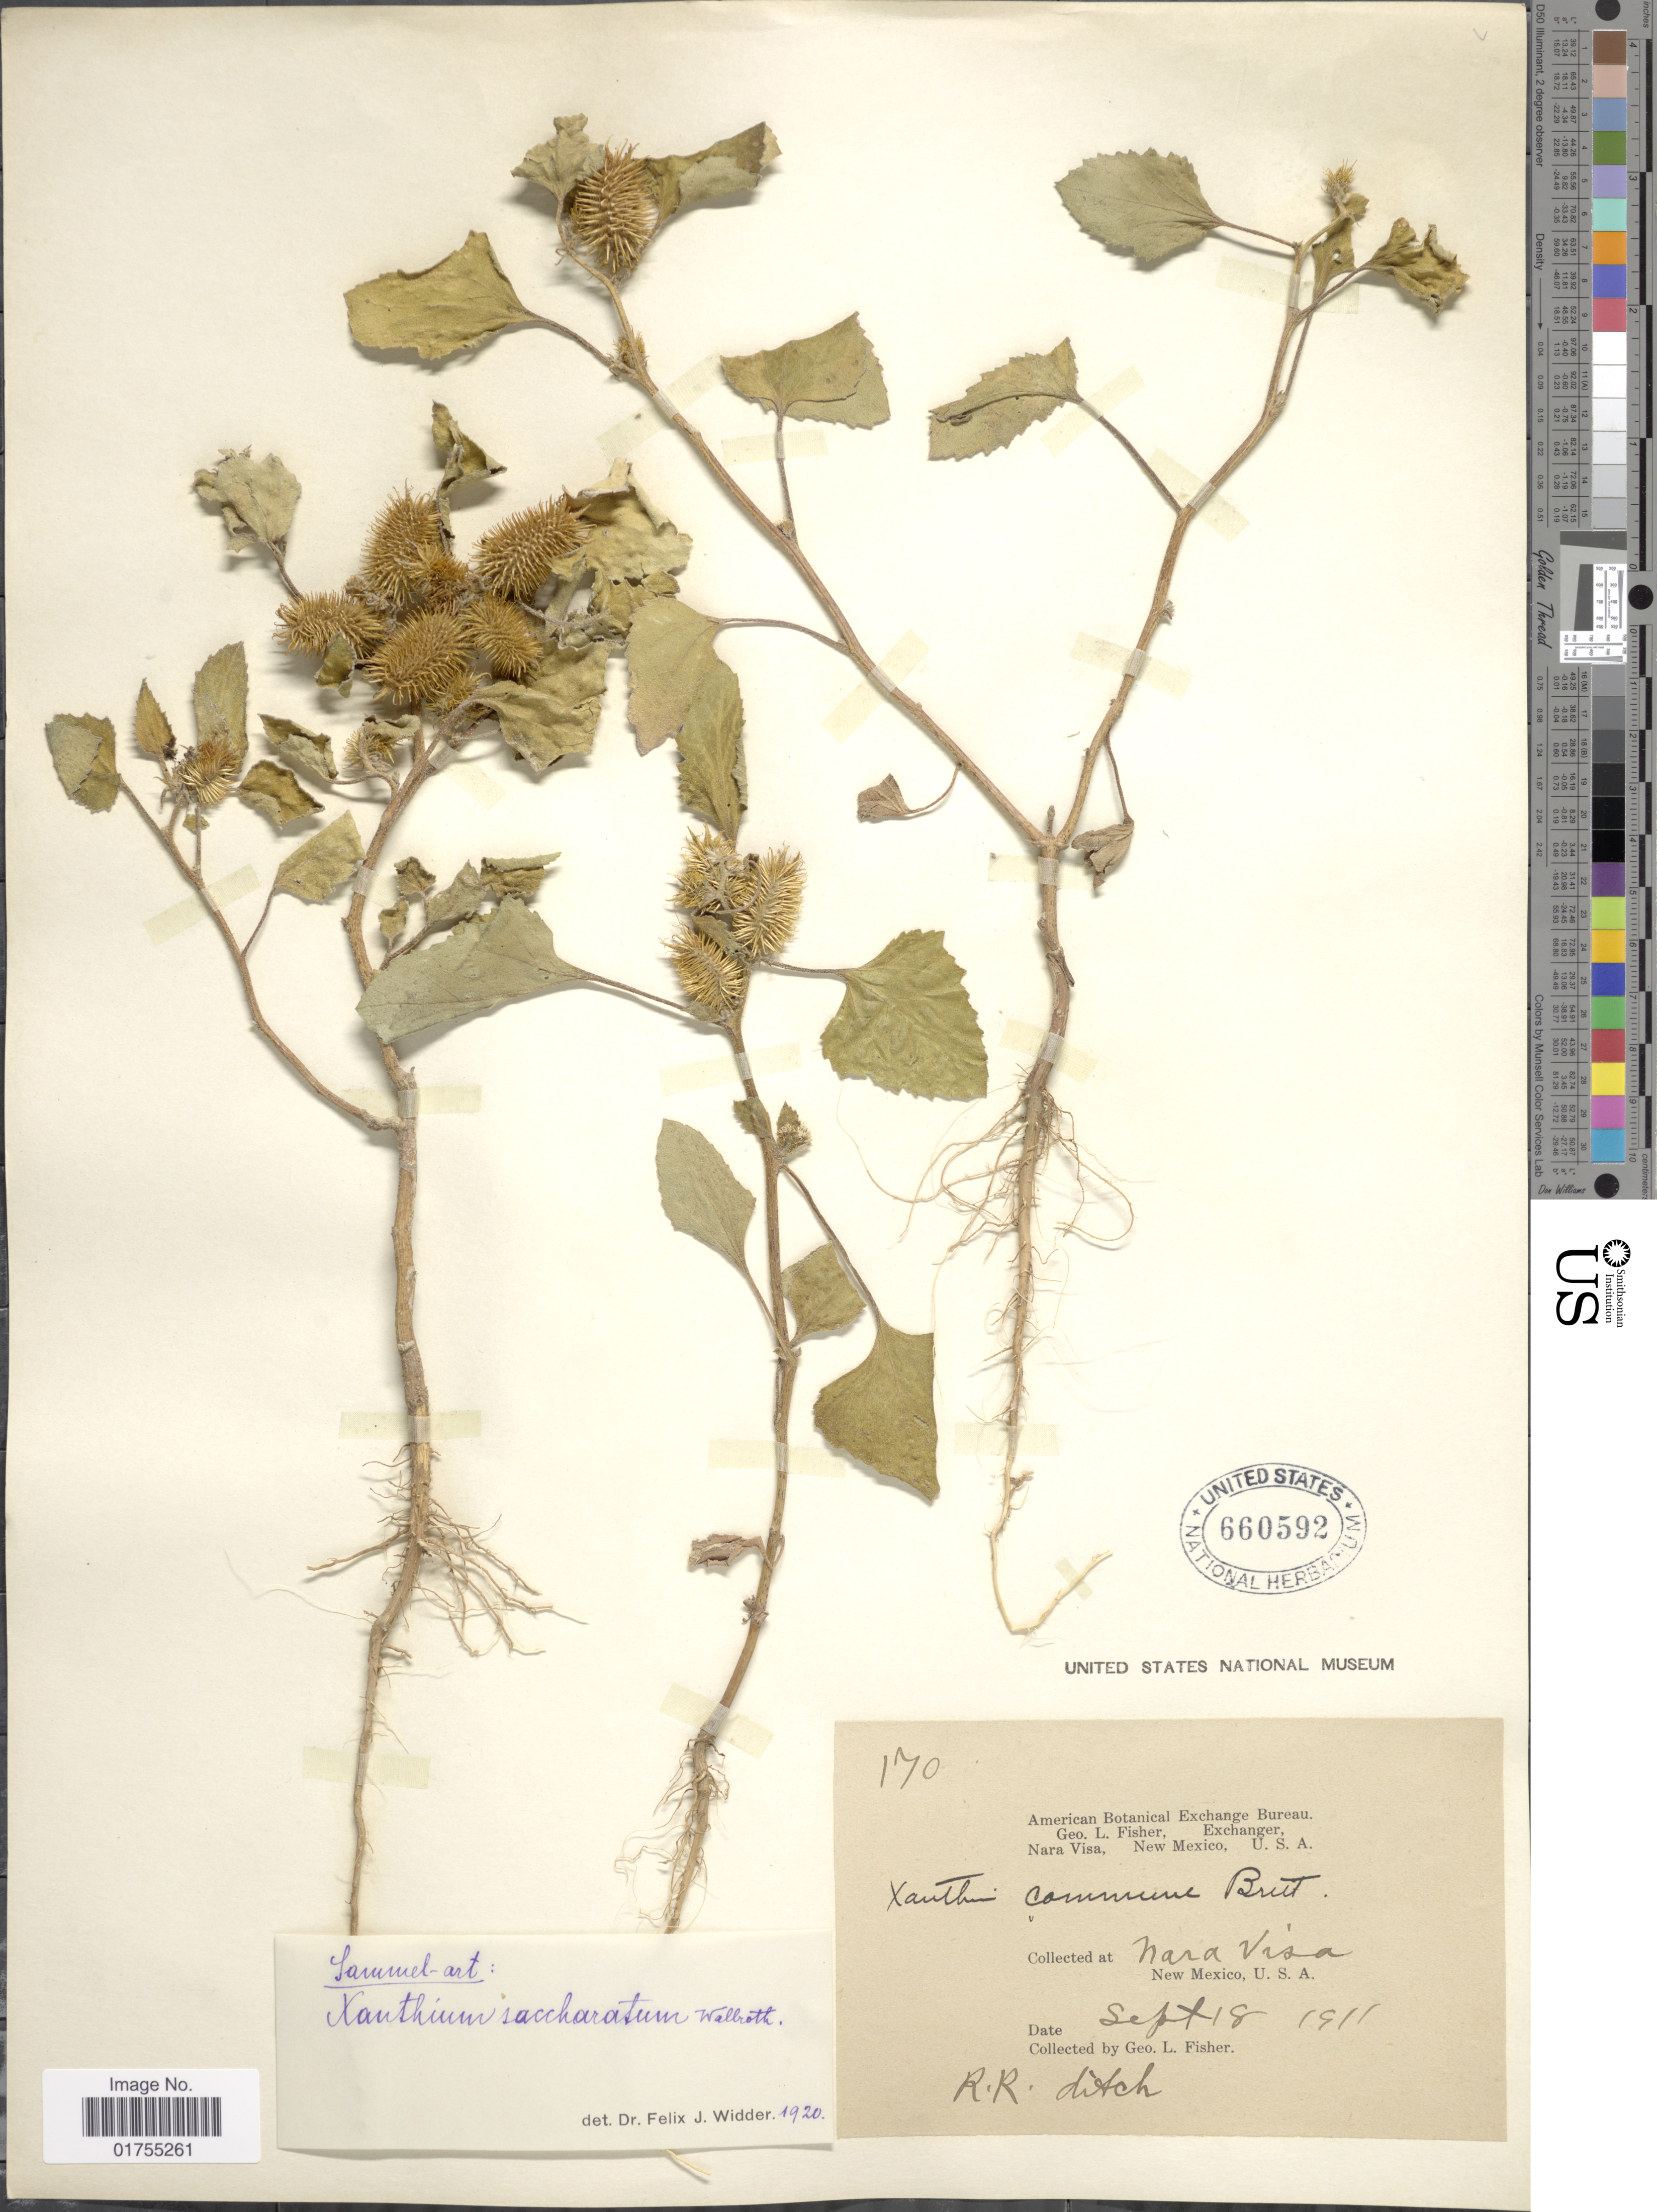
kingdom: Plantae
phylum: Tracheophyta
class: Magnoliopsida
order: Asterales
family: Asteraceae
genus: Xanthium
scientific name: Xanthium strumarium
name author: L.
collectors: G. L. Fisher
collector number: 170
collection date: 1911-09-18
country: United States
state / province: New Mexico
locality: Nara Visa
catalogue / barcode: US 660592